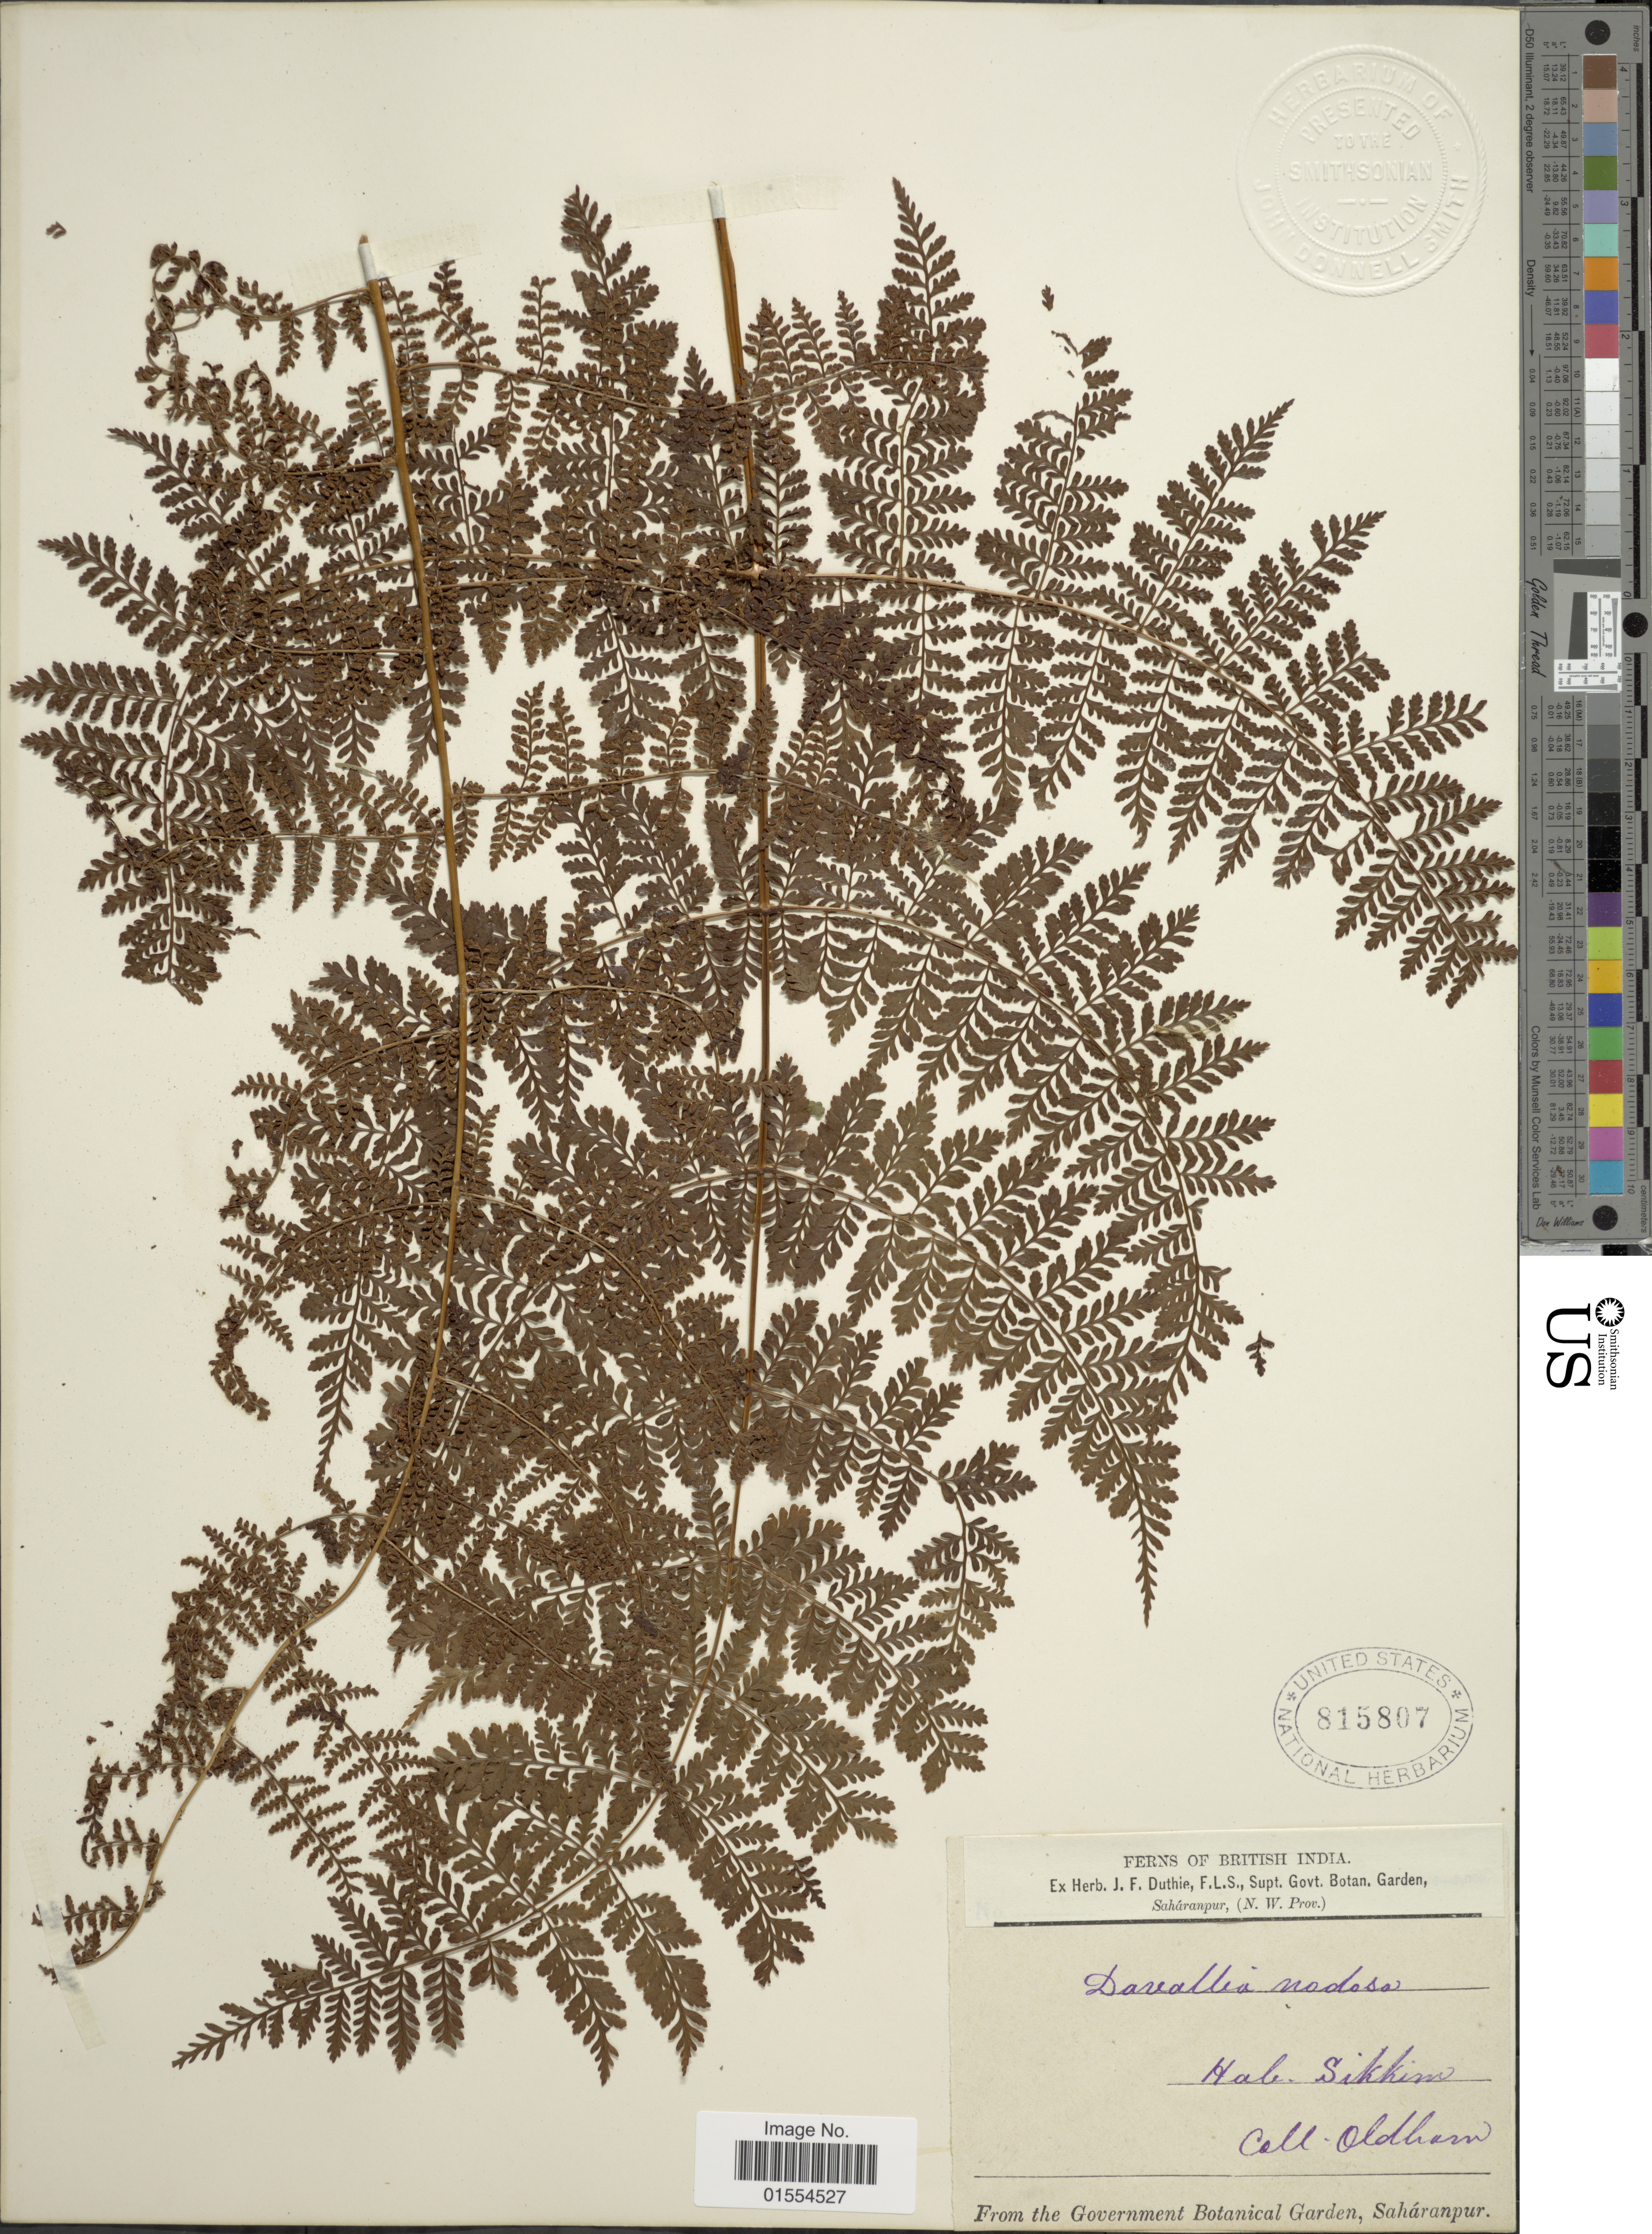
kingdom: Plantae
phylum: Tracheophyta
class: Polypodiopsida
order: Polypodiales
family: Dryopteridaceae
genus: Dryopteris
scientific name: Dryopteris nodosa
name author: (C. Presl) Li Bing Zhang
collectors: Oldham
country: India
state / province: Sikkim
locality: Sikkim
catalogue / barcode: US 815807